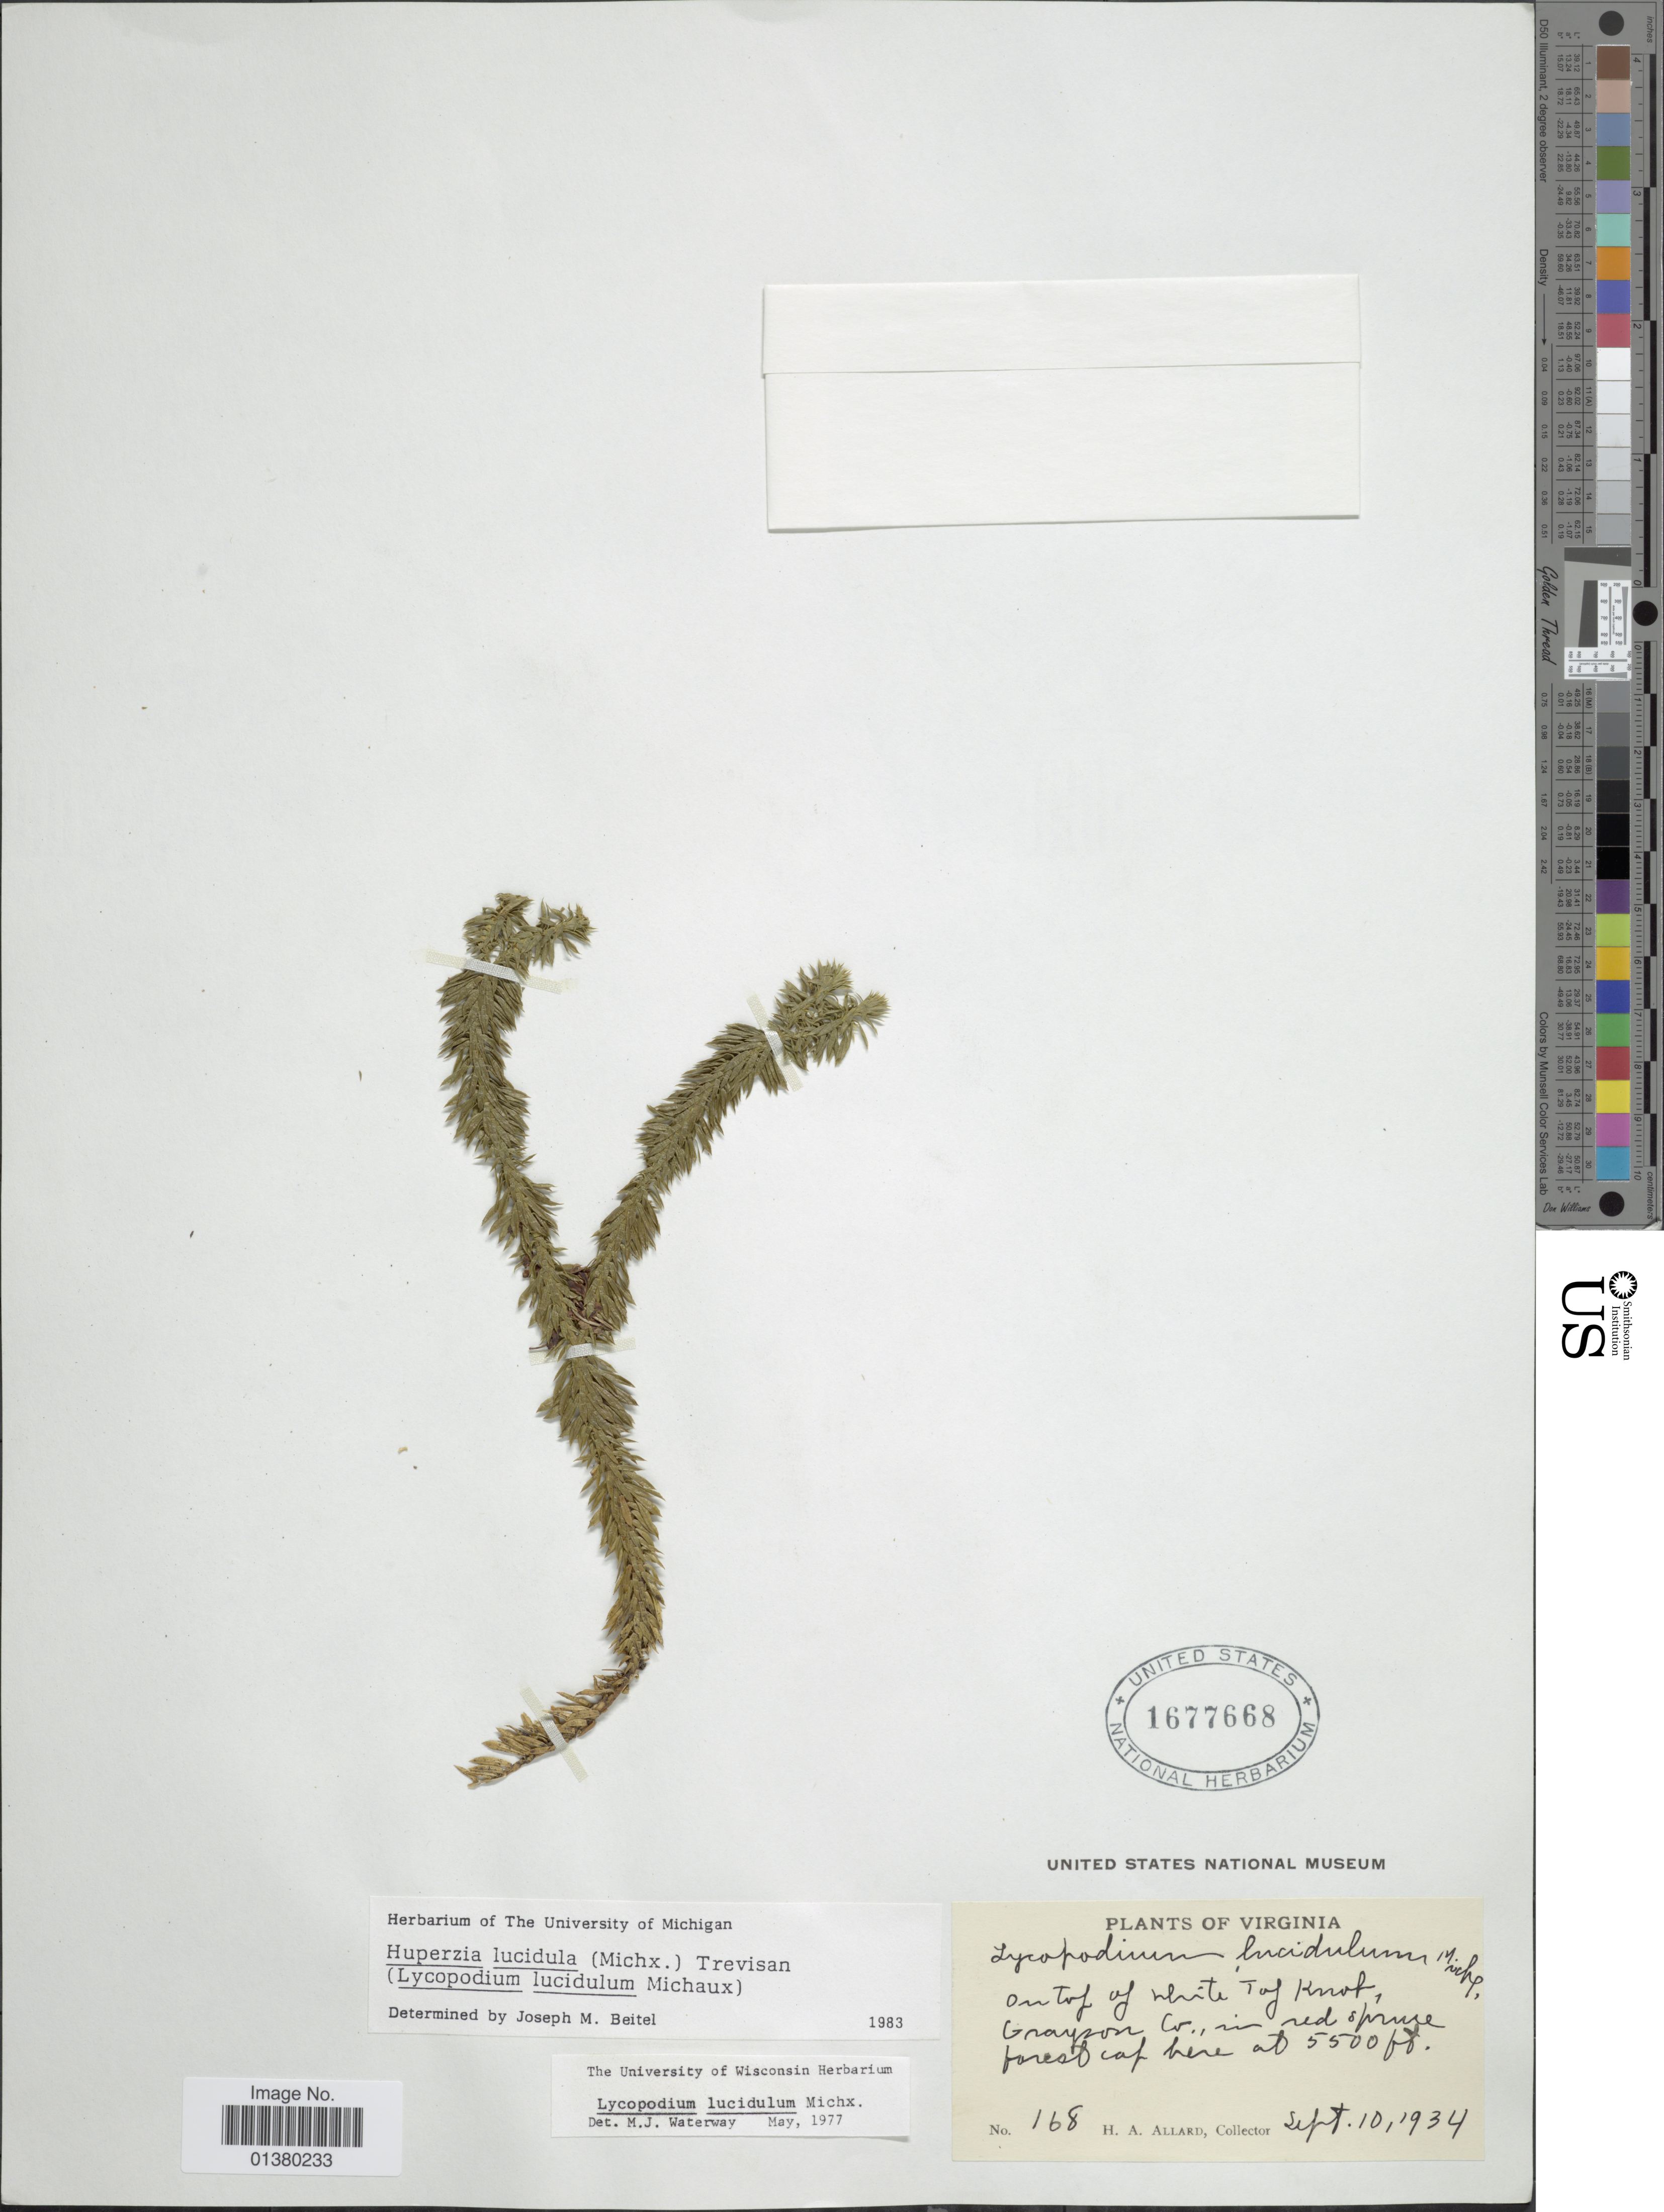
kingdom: Plantae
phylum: Tracheophyta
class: Lycopodiopsida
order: Lycopodiales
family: Lycopodiaceae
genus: Huperzia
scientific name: Huperzia lucidula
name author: (Michx.) Trevis.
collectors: H. A. Allard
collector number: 168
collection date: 1934-09-10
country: United States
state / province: Virginia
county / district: Grayson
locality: On Top of White Top Knot, Grayson Co., in Red Spruce forest.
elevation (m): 1676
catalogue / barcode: US 1677668